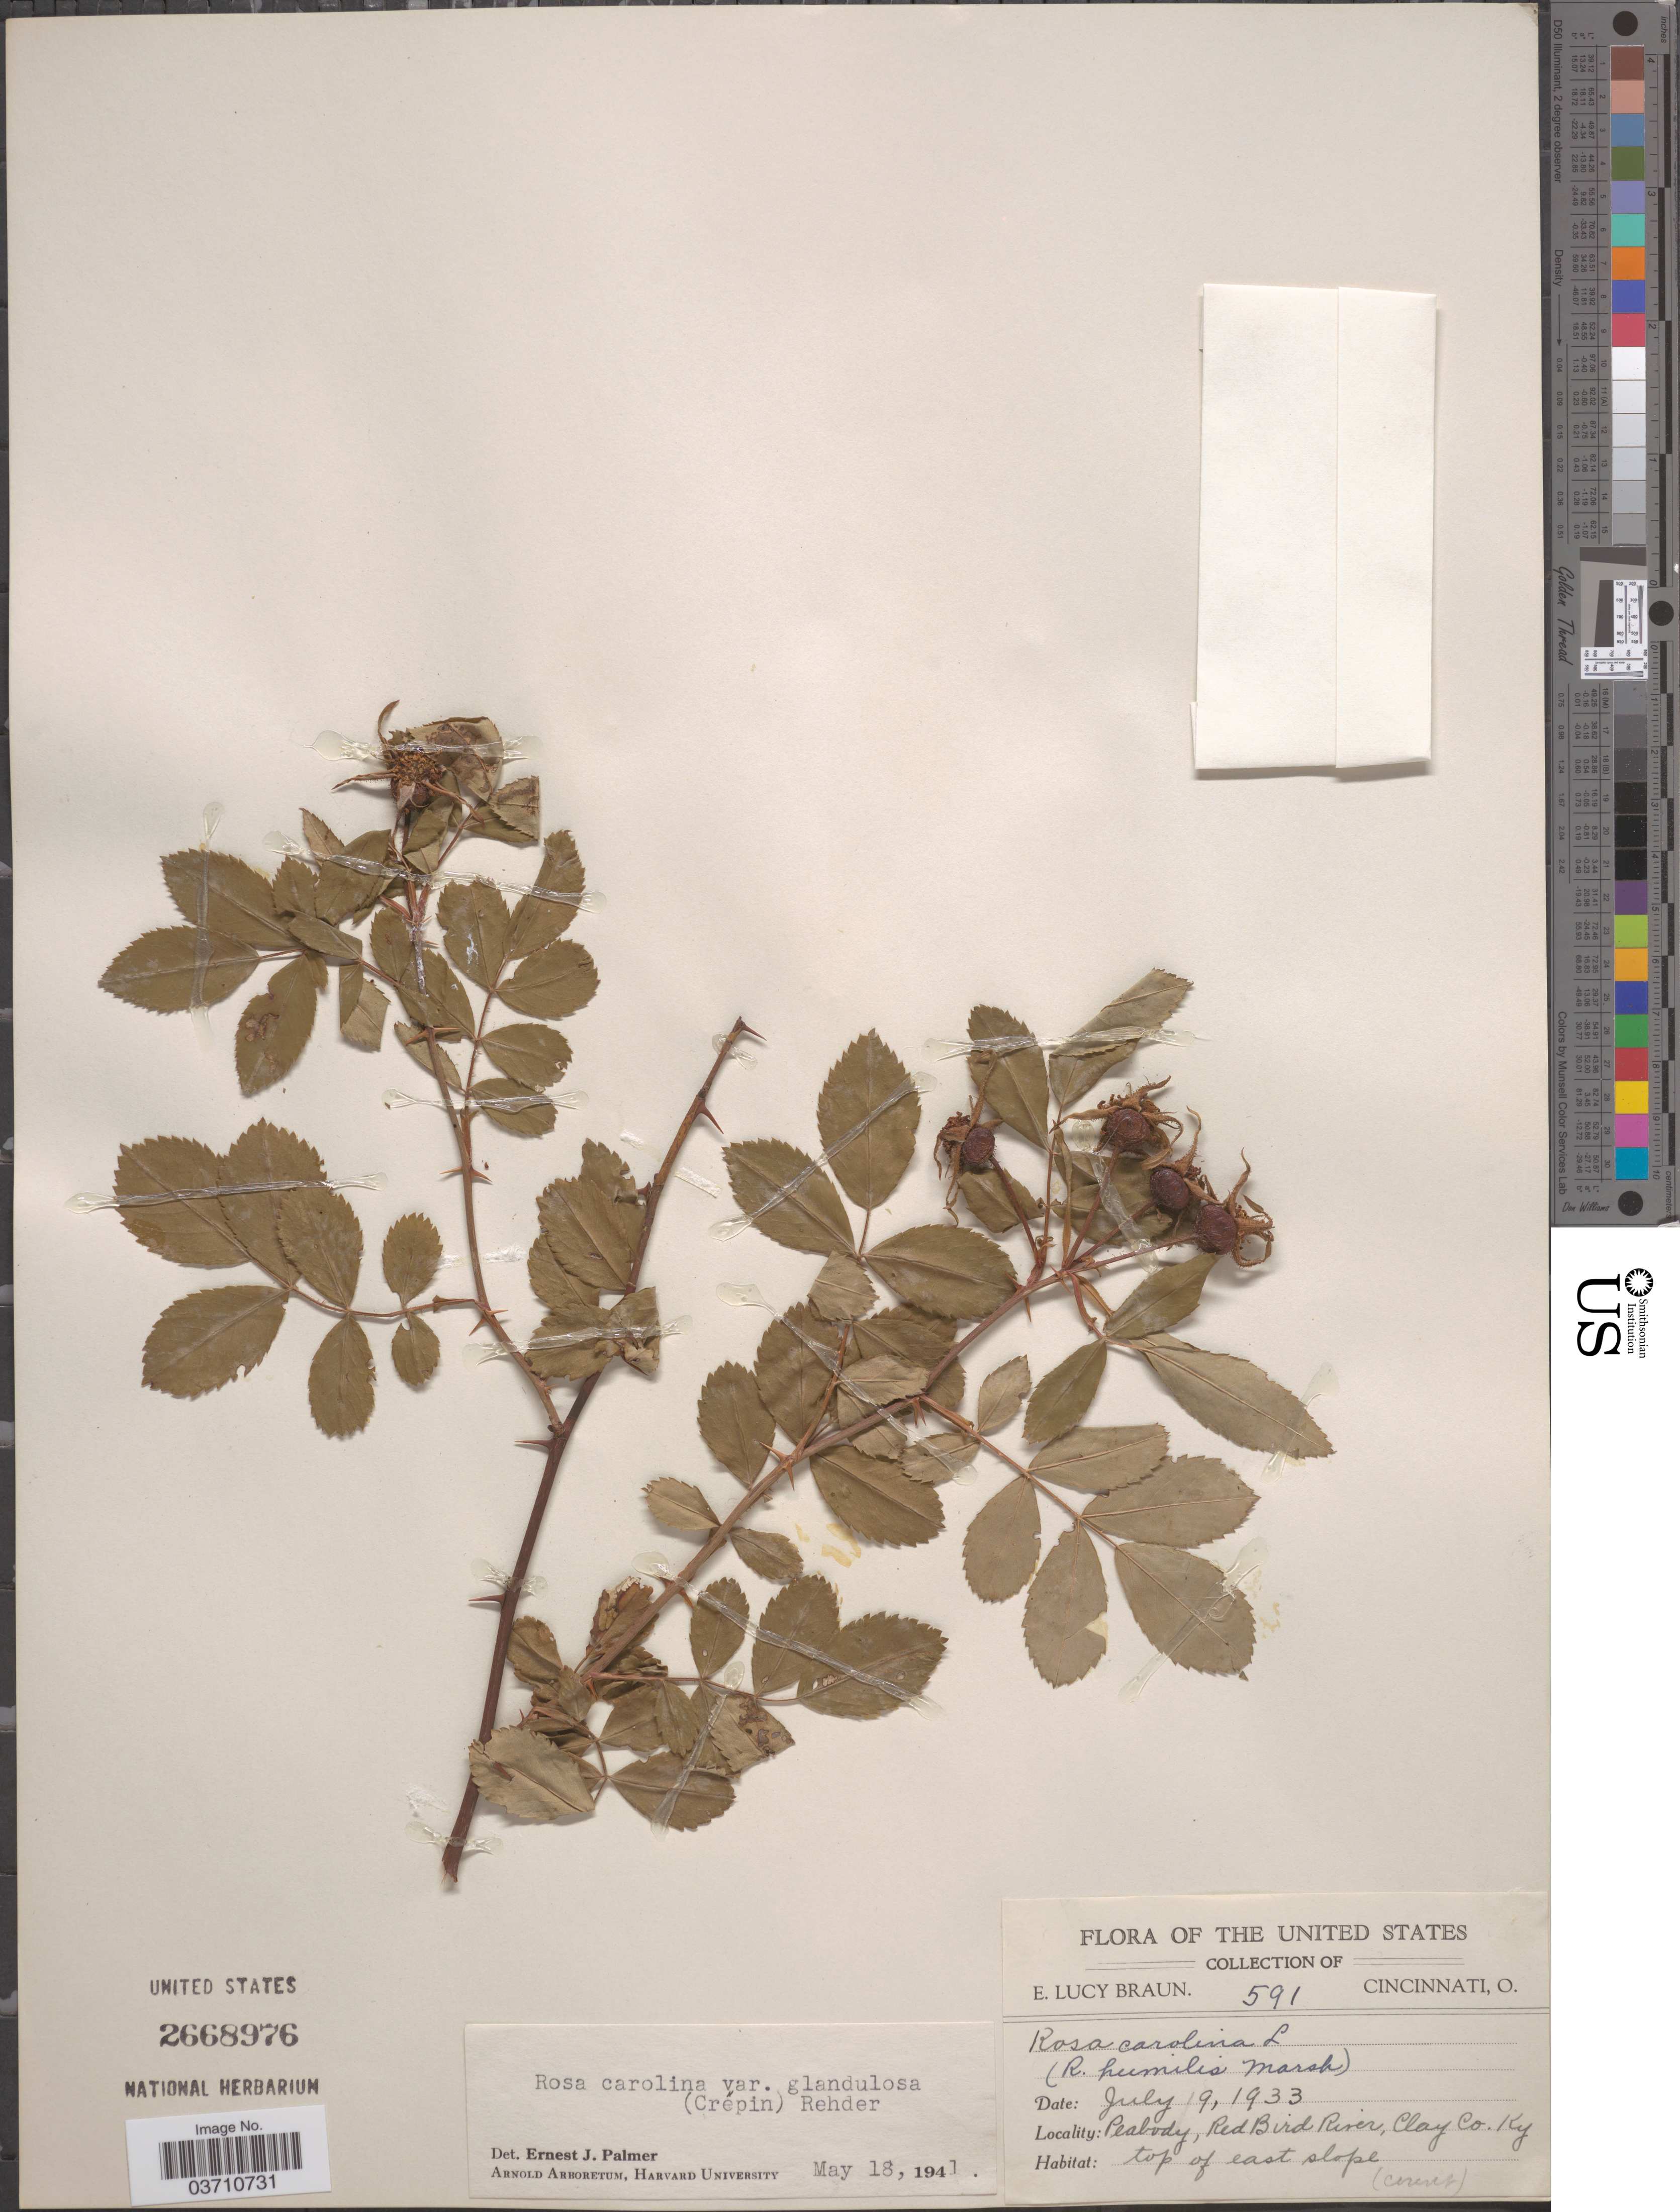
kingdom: Plantae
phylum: Tracheophyta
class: Magnoliopsida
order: Rosales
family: Rosaceae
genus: Rosa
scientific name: Rosa carolina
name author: L.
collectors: E. L. Braun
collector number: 591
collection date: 1933-07-19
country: United States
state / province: Kentucky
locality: Peabody, Red Bird River, Clay Co. Top of east slope.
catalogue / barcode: US 2668976